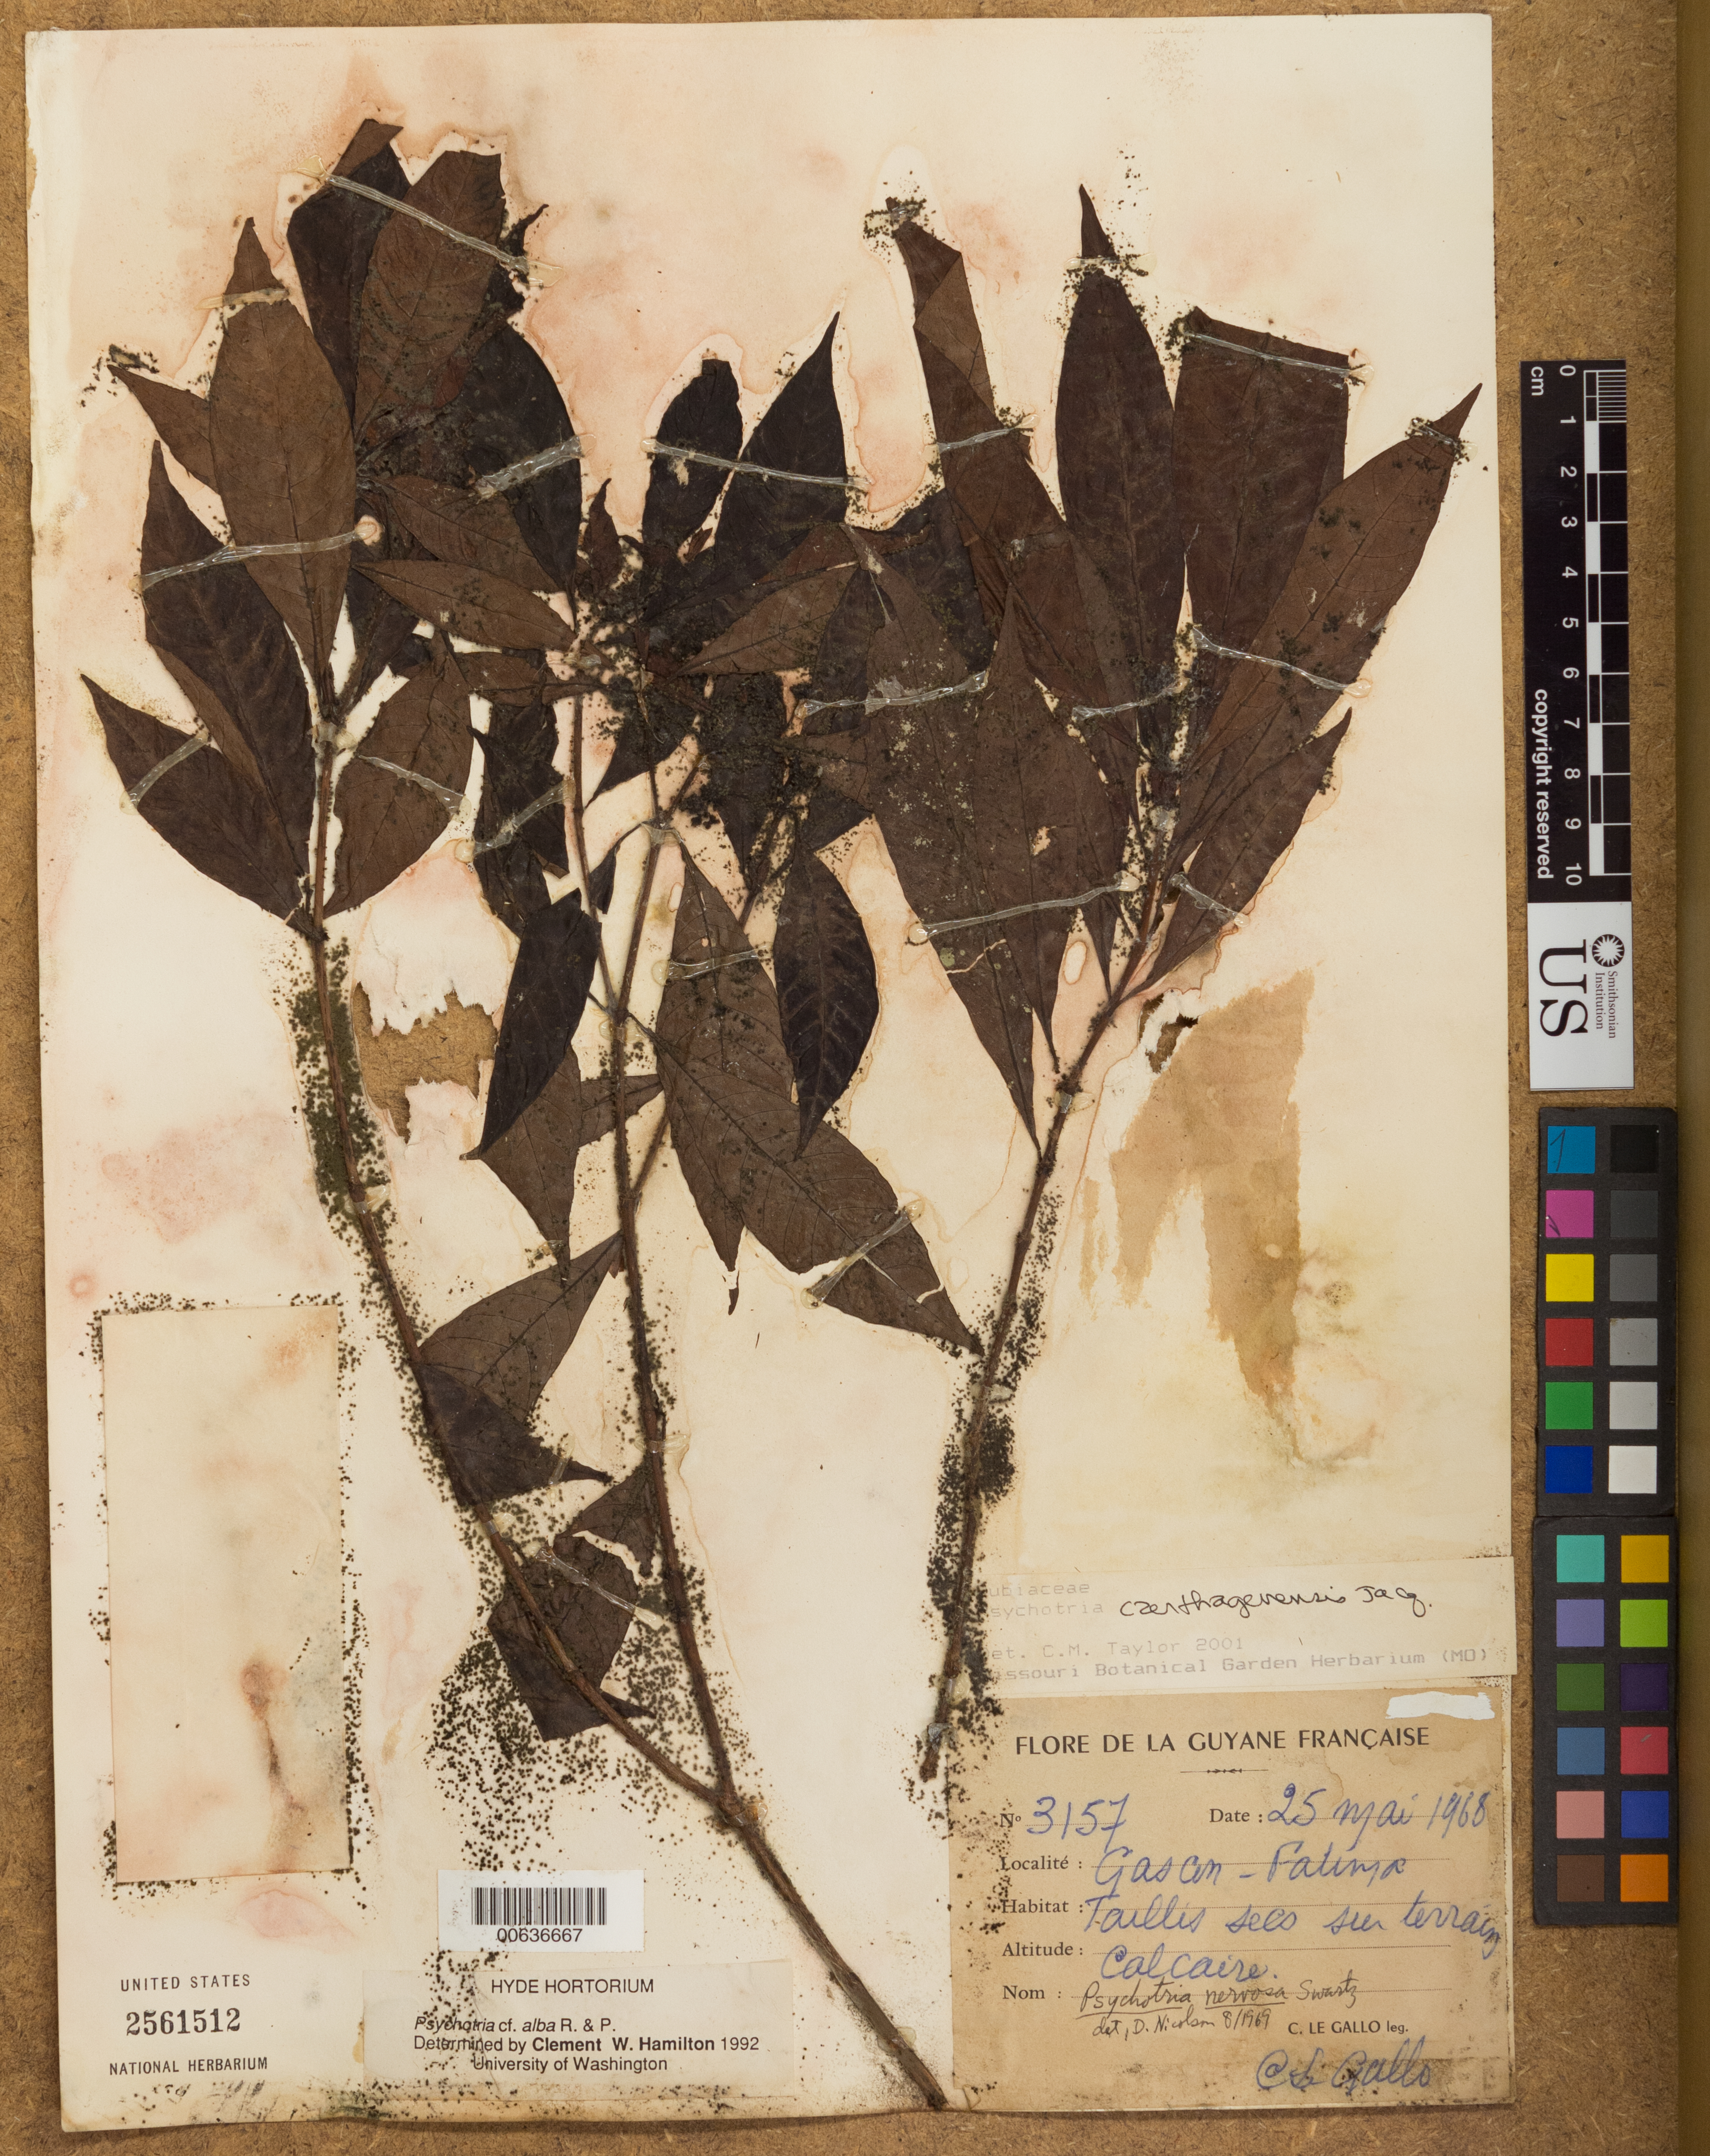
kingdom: Plantae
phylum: Tracheophyta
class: Magnoliopsida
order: Gentianales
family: Rubiaceae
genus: Psychotria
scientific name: Psychotria carthagenensis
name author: Jacq.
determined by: Taylor, Charlotte M.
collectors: C. Le Gallo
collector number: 3157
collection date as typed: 25-May-68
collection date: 1968-05-25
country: French Guiana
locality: Gascon-Fatinya [?spelling]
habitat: Taillis seco sur terrain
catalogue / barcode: US 2561512